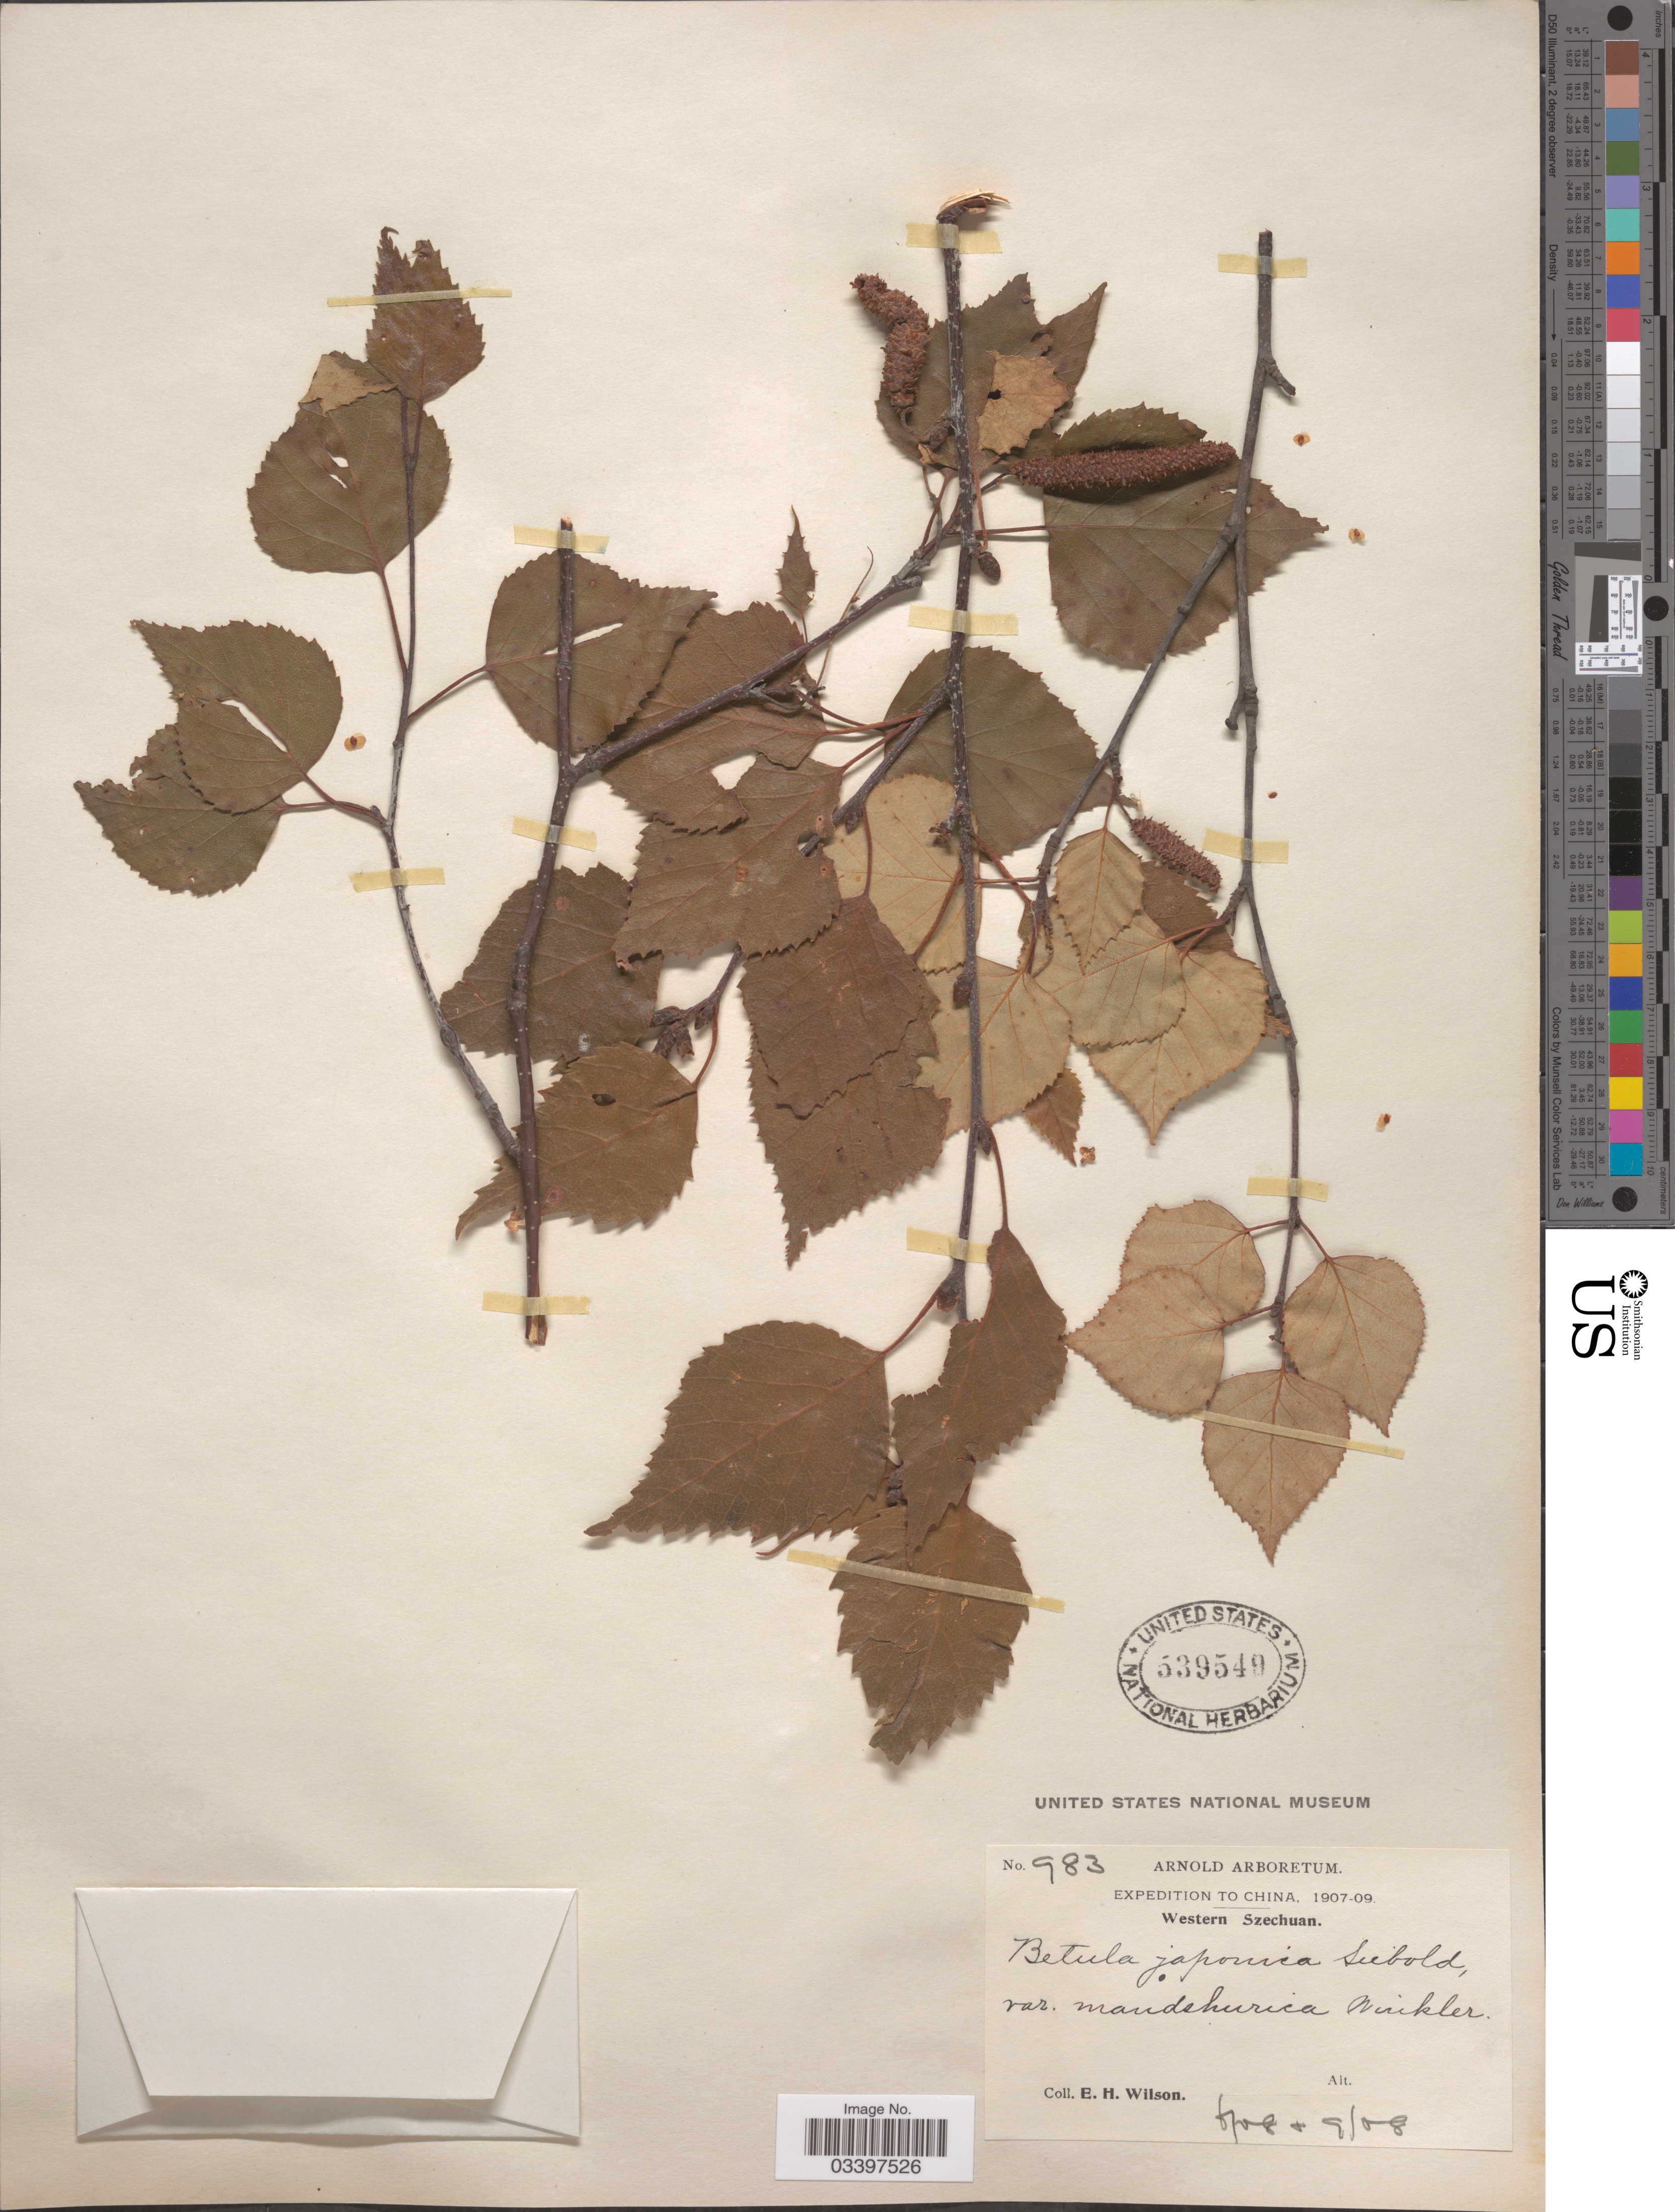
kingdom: Plantae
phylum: Tracheophyta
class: Magnoliopsida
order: Fagales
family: Betulaceae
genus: Betula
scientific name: Betula platyphylla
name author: Sukaczev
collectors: E. Wilson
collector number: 983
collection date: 1908-07/1908-09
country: China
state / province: Sichuan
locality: Western Szechuan.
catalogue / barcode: US 539549